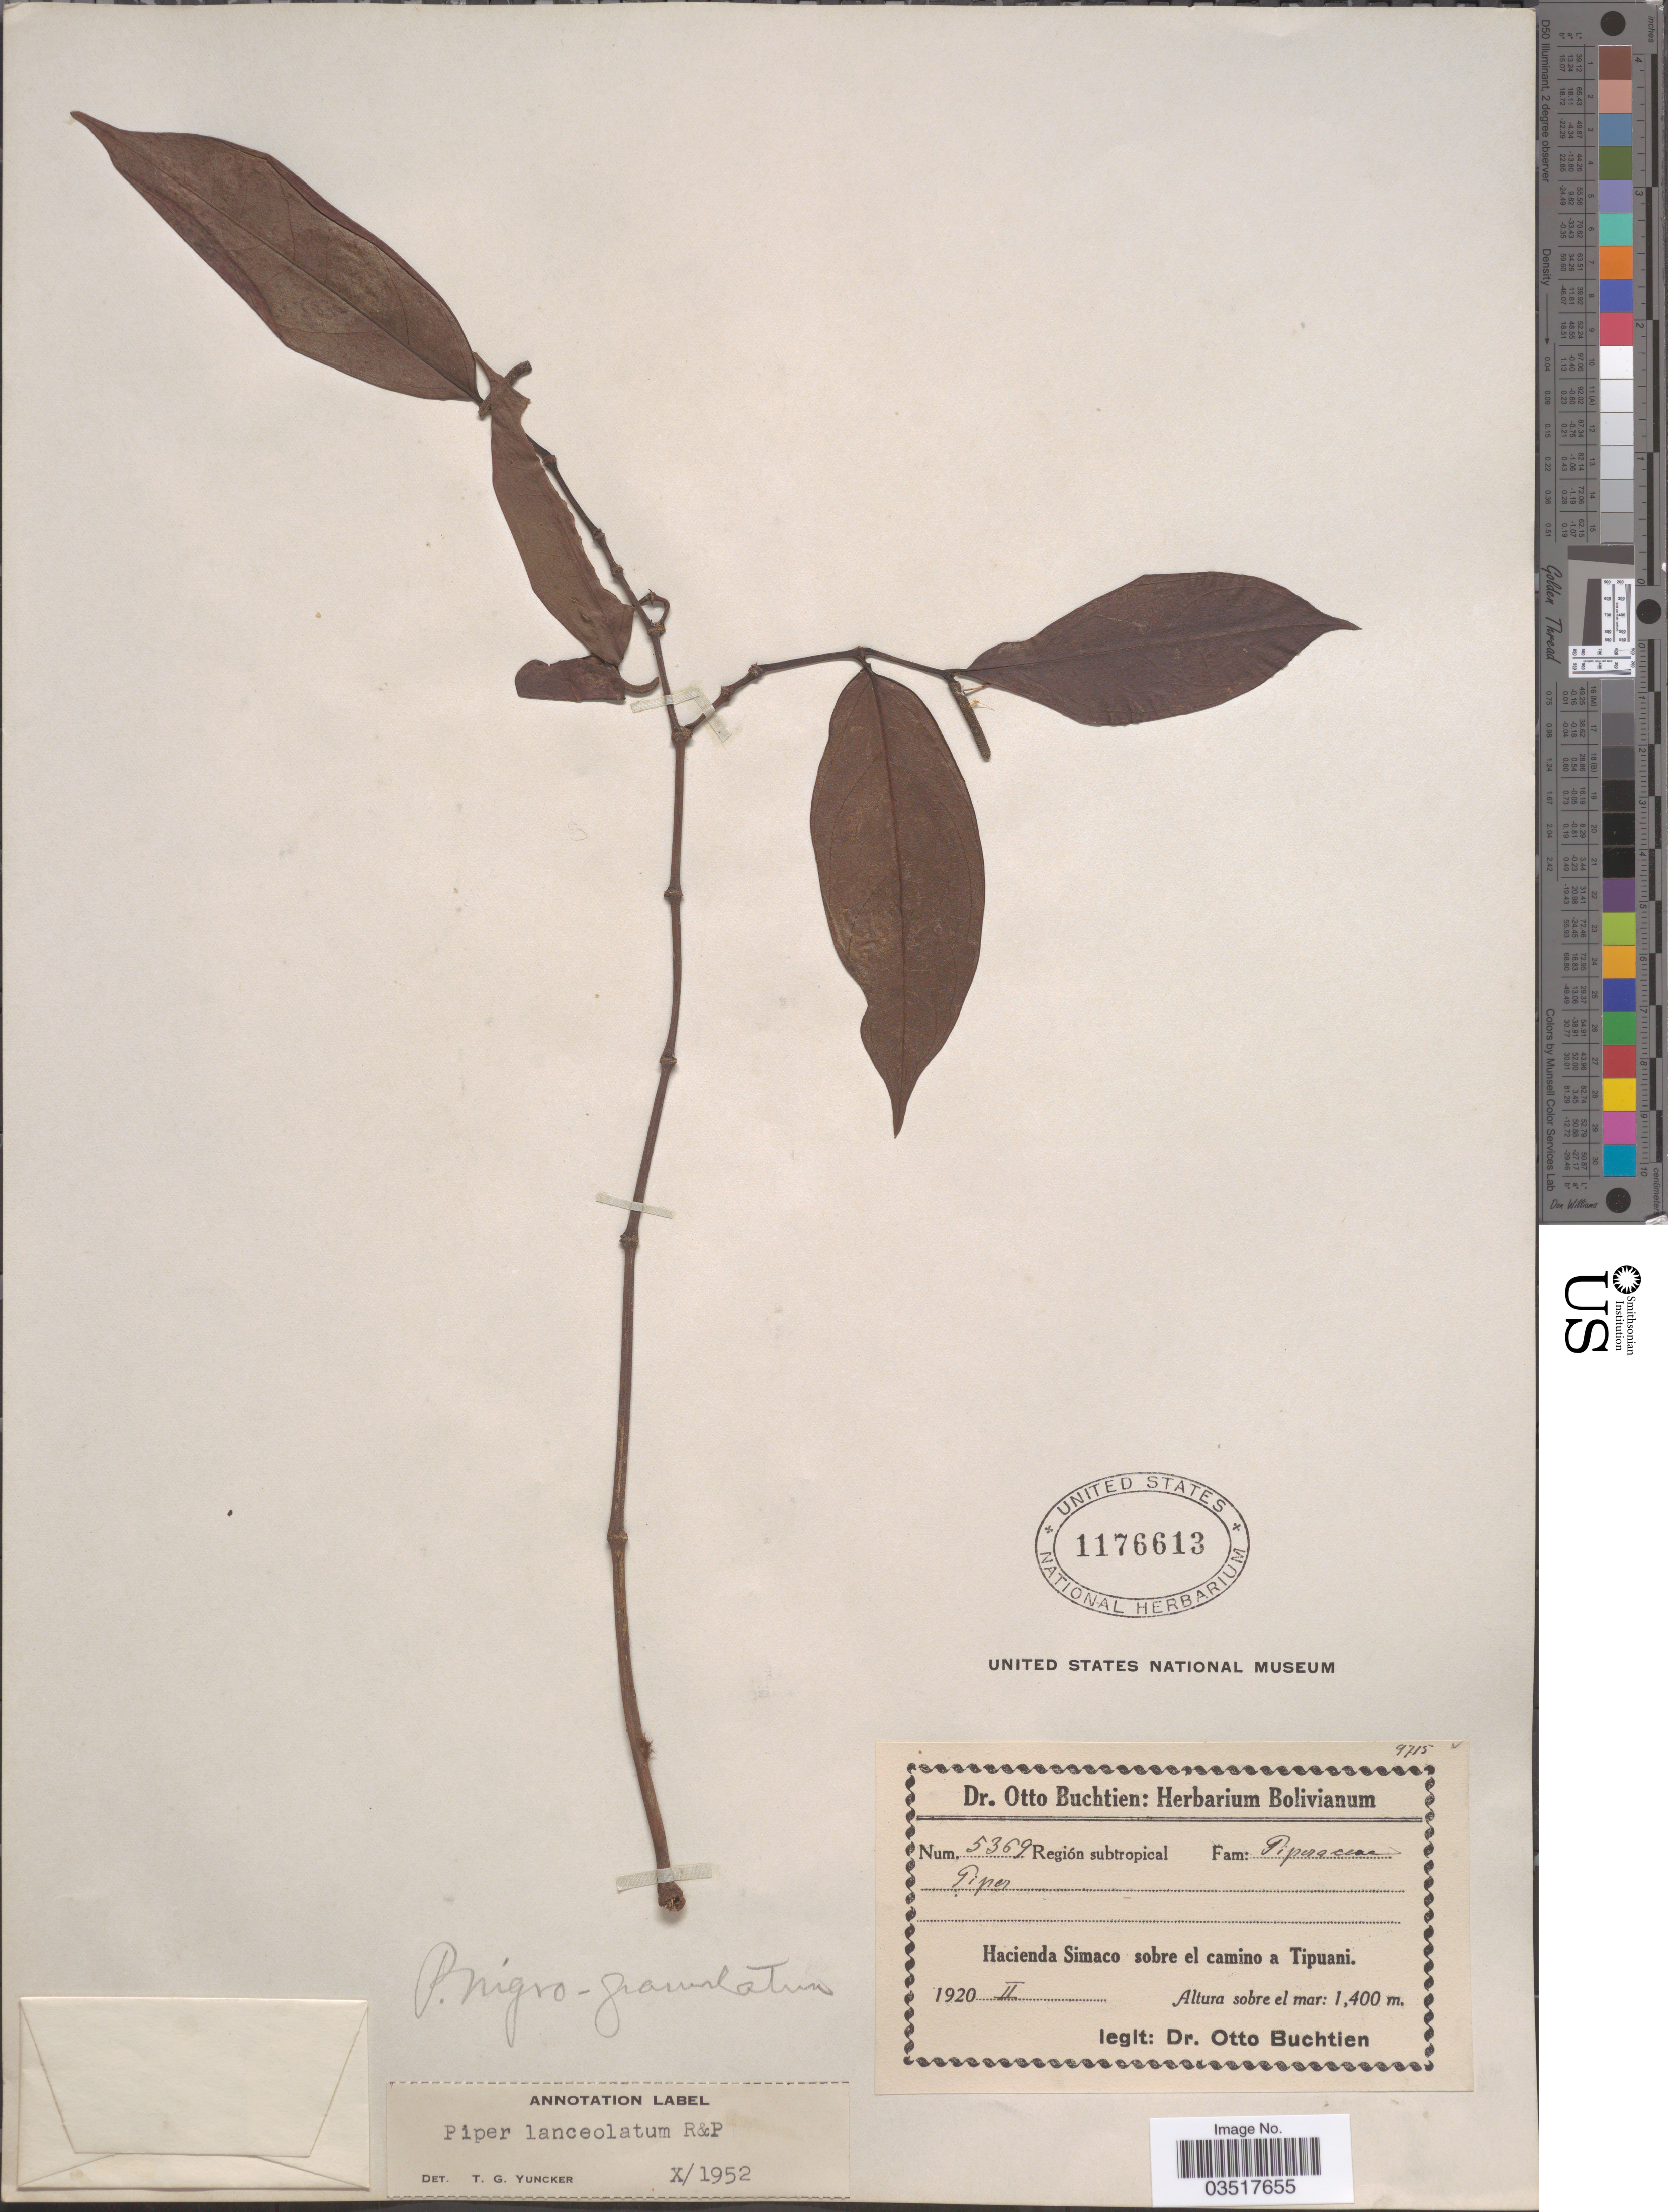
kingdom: Plantae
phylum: Tracheophyta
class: Magnoliopsida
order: Piperales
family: Piperaceae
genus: Piper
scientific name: Piper lanceolatum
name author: Ruiz & Pav.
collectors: O. Buchtien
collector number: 5369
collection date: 1920-02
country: Bolivia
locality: Región subtropical. Hacienda Simaco sobre el camino a Tipuani.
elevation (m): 1400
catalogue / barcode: US 1176613